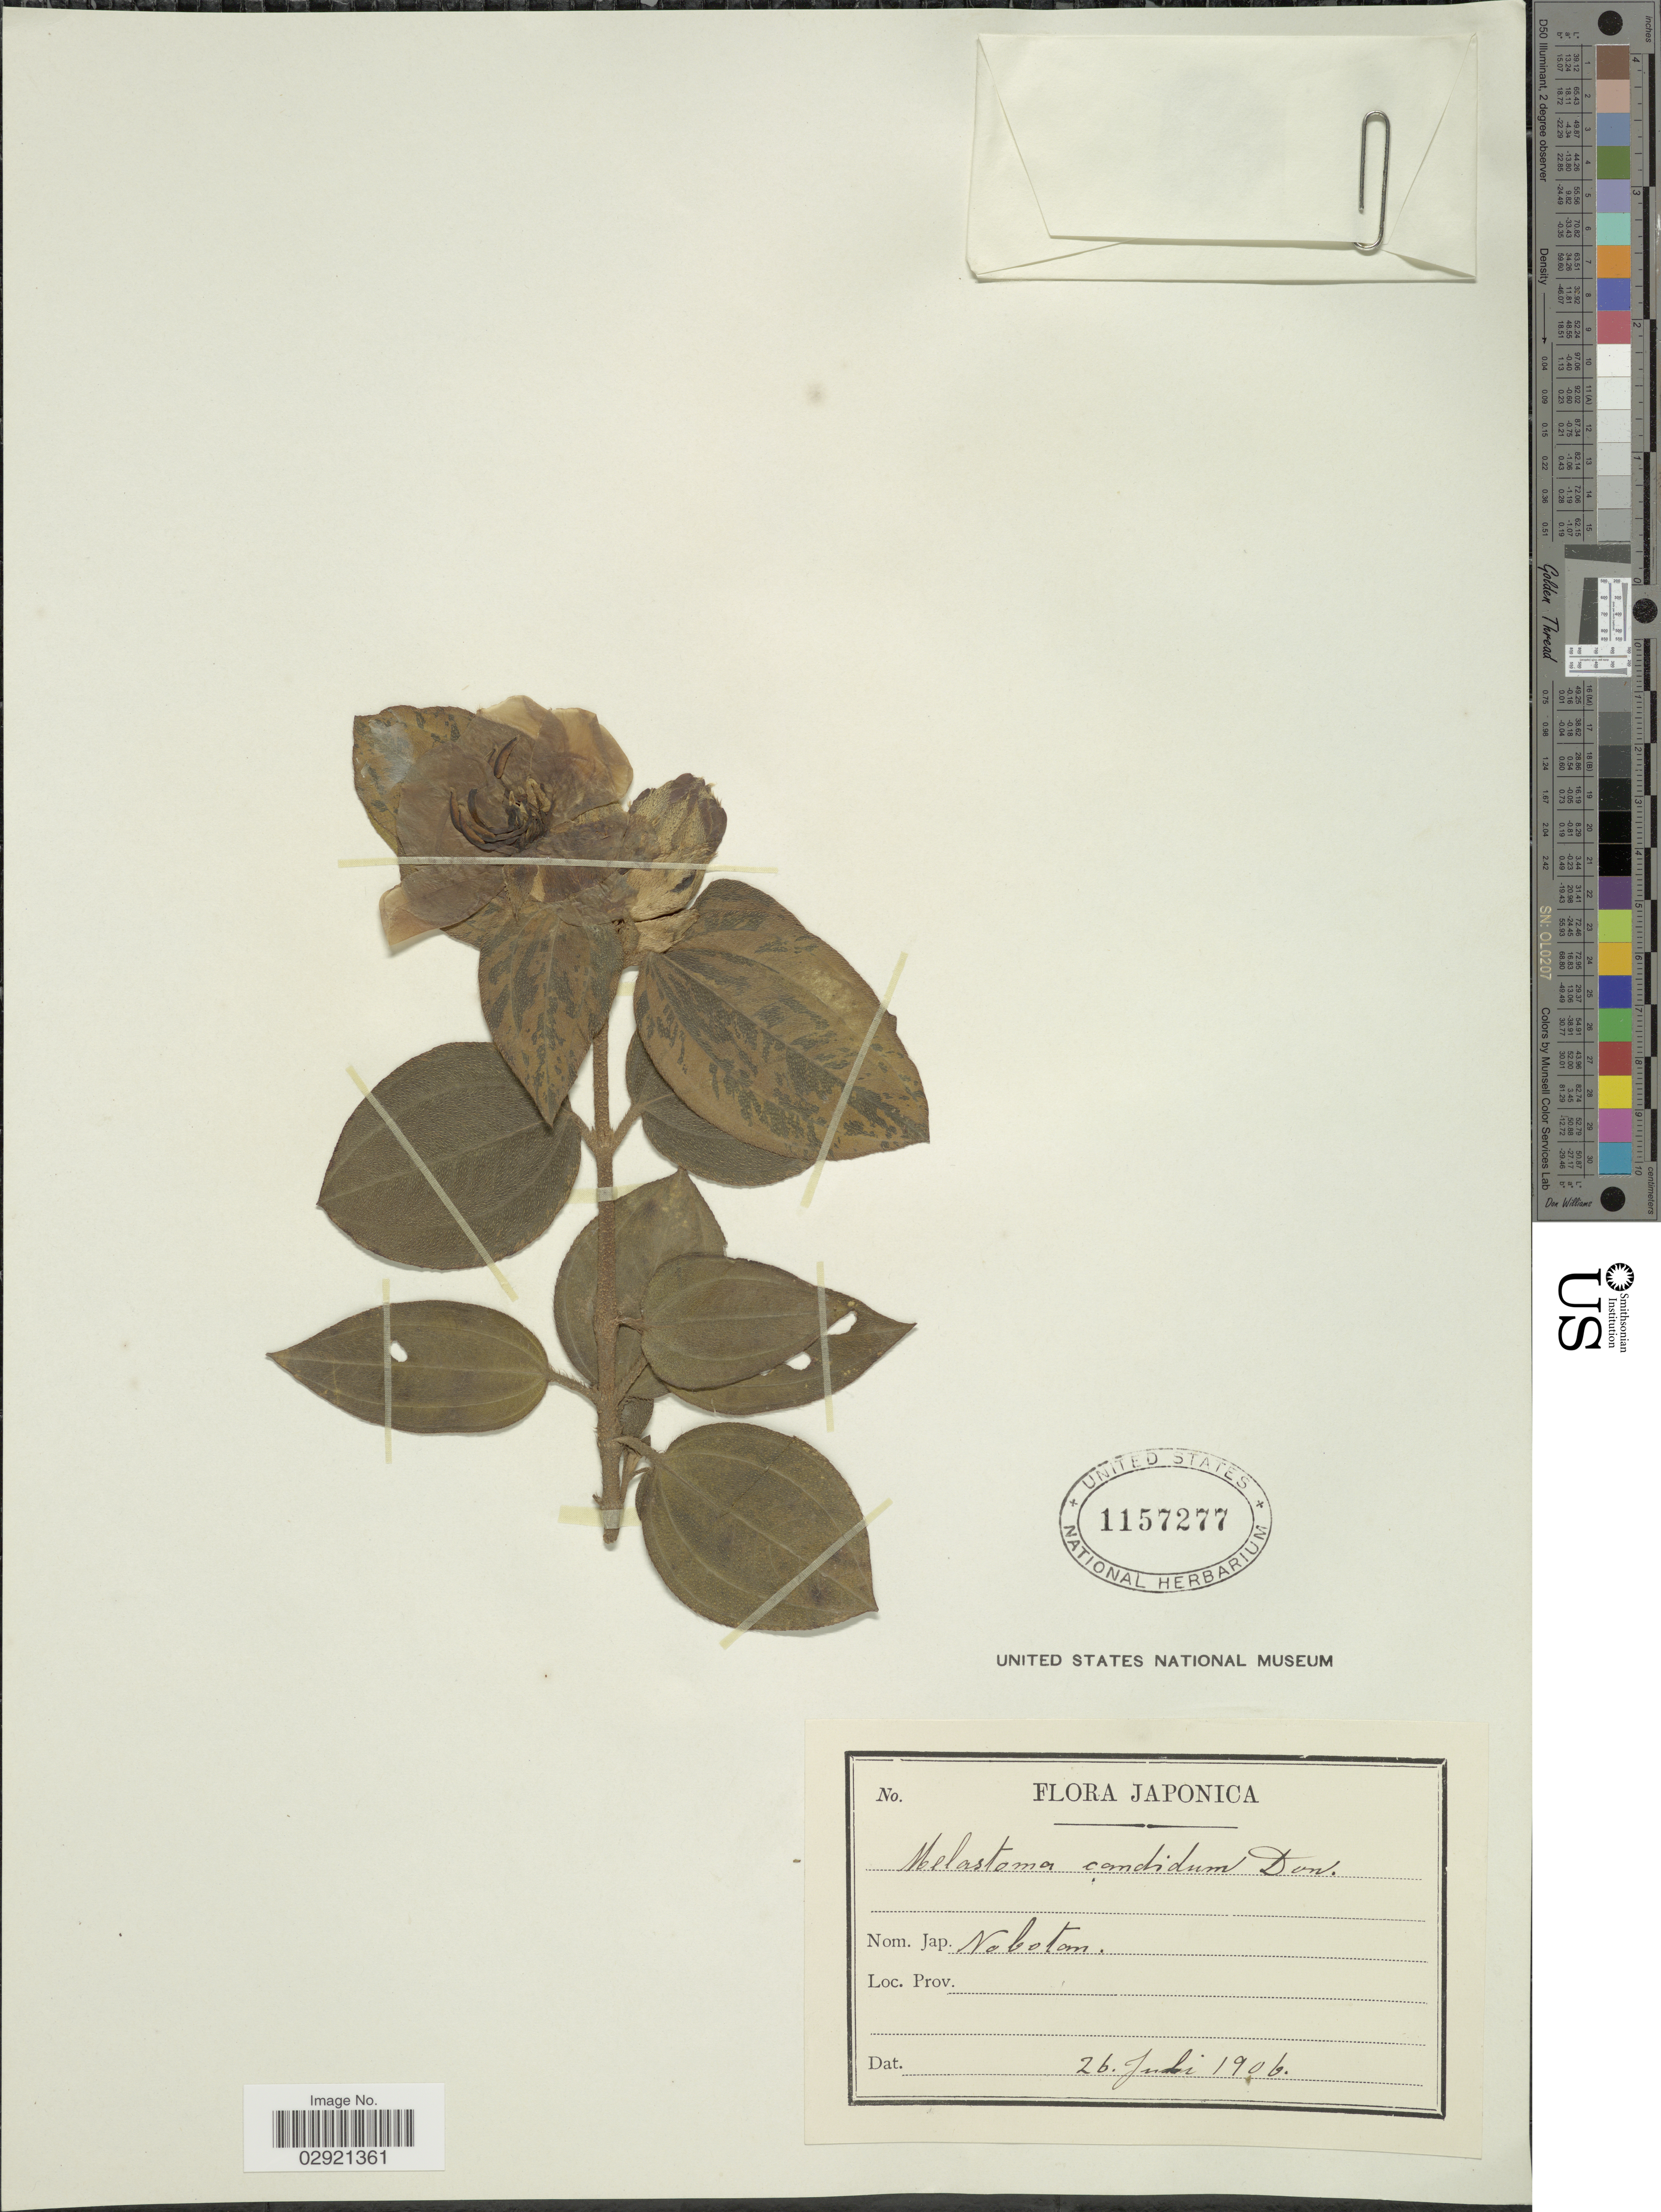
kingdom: Plantae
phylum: Tracheophyta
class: Magnoliopsida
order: Myrtales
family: Melastomataceae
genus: Melastoma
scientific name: Melastoma candidum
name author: D. Don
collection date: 1906-07-26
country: Japan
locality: Japonica.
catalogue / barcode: US 1157277